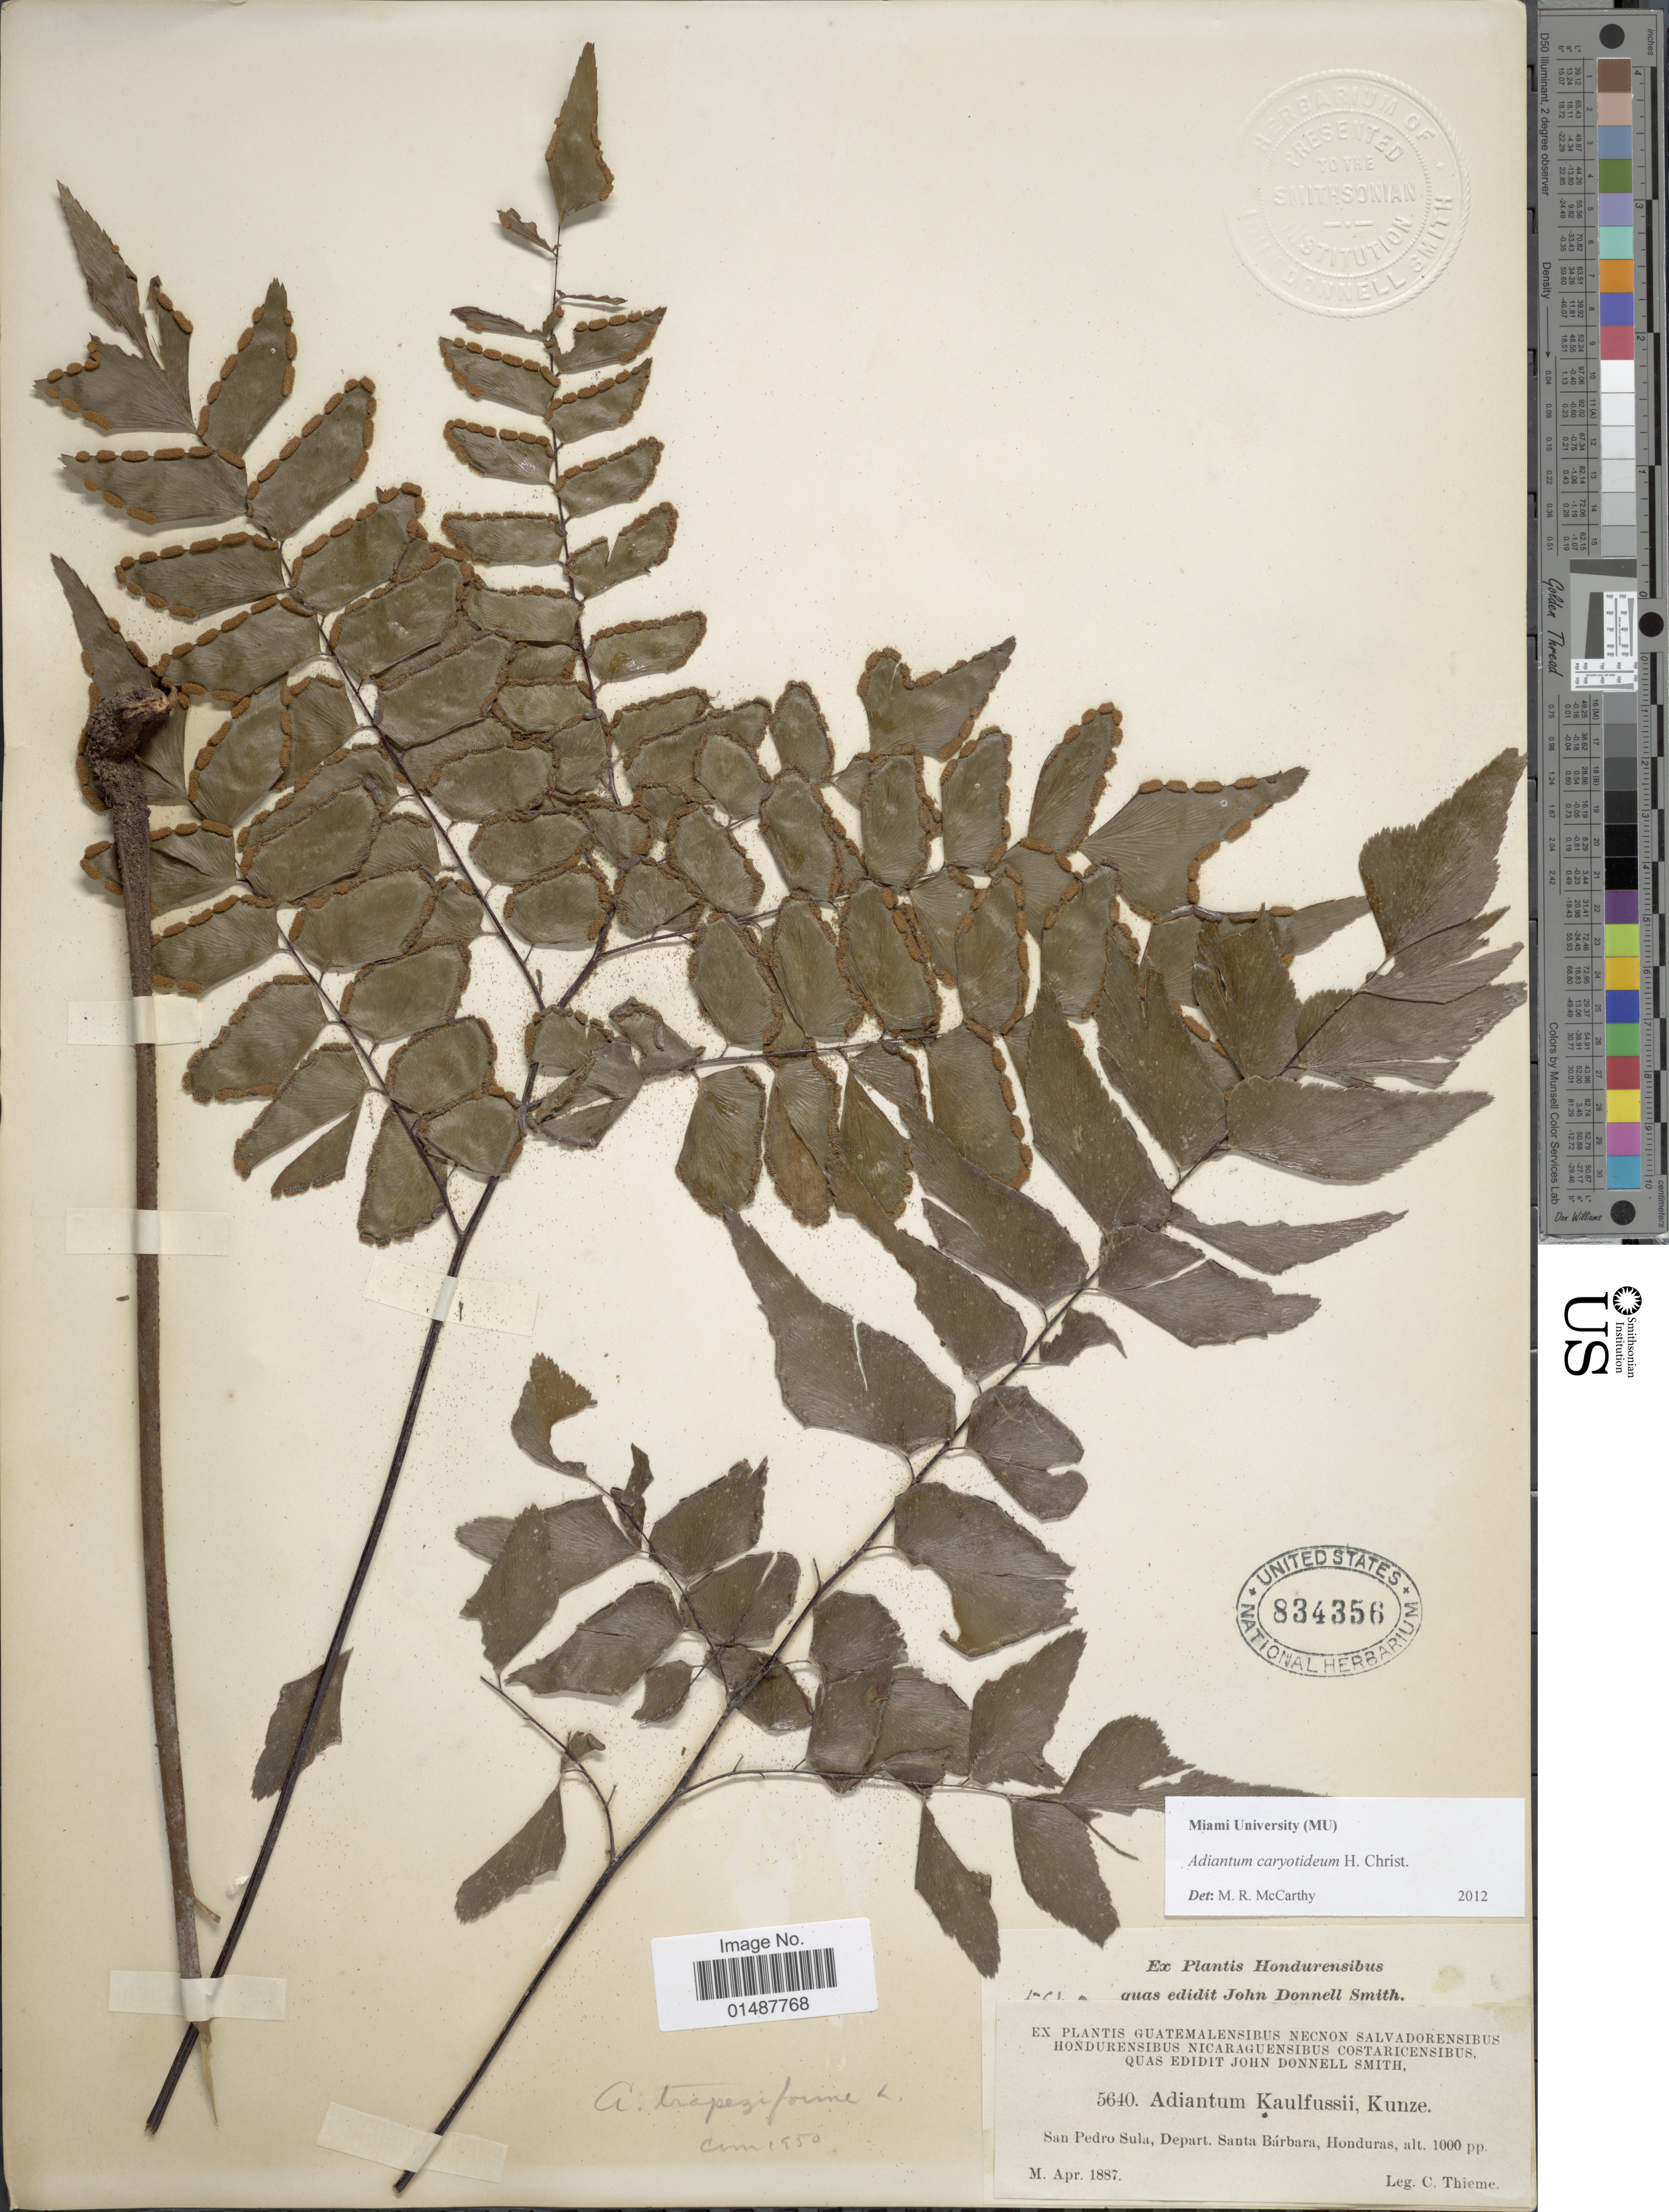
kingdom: Plantae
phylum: Tracheophyta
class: Polypodiopsida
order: Polypodiales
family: Pteridaceae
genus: Adiantum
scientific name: Adiantum caryotideum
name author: Christ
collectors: C. Thieme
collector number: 5640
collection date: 1887-04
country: Honduras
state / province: Santa Bárbara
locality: San Pedro Sula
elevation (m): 305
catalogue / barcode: US 834356